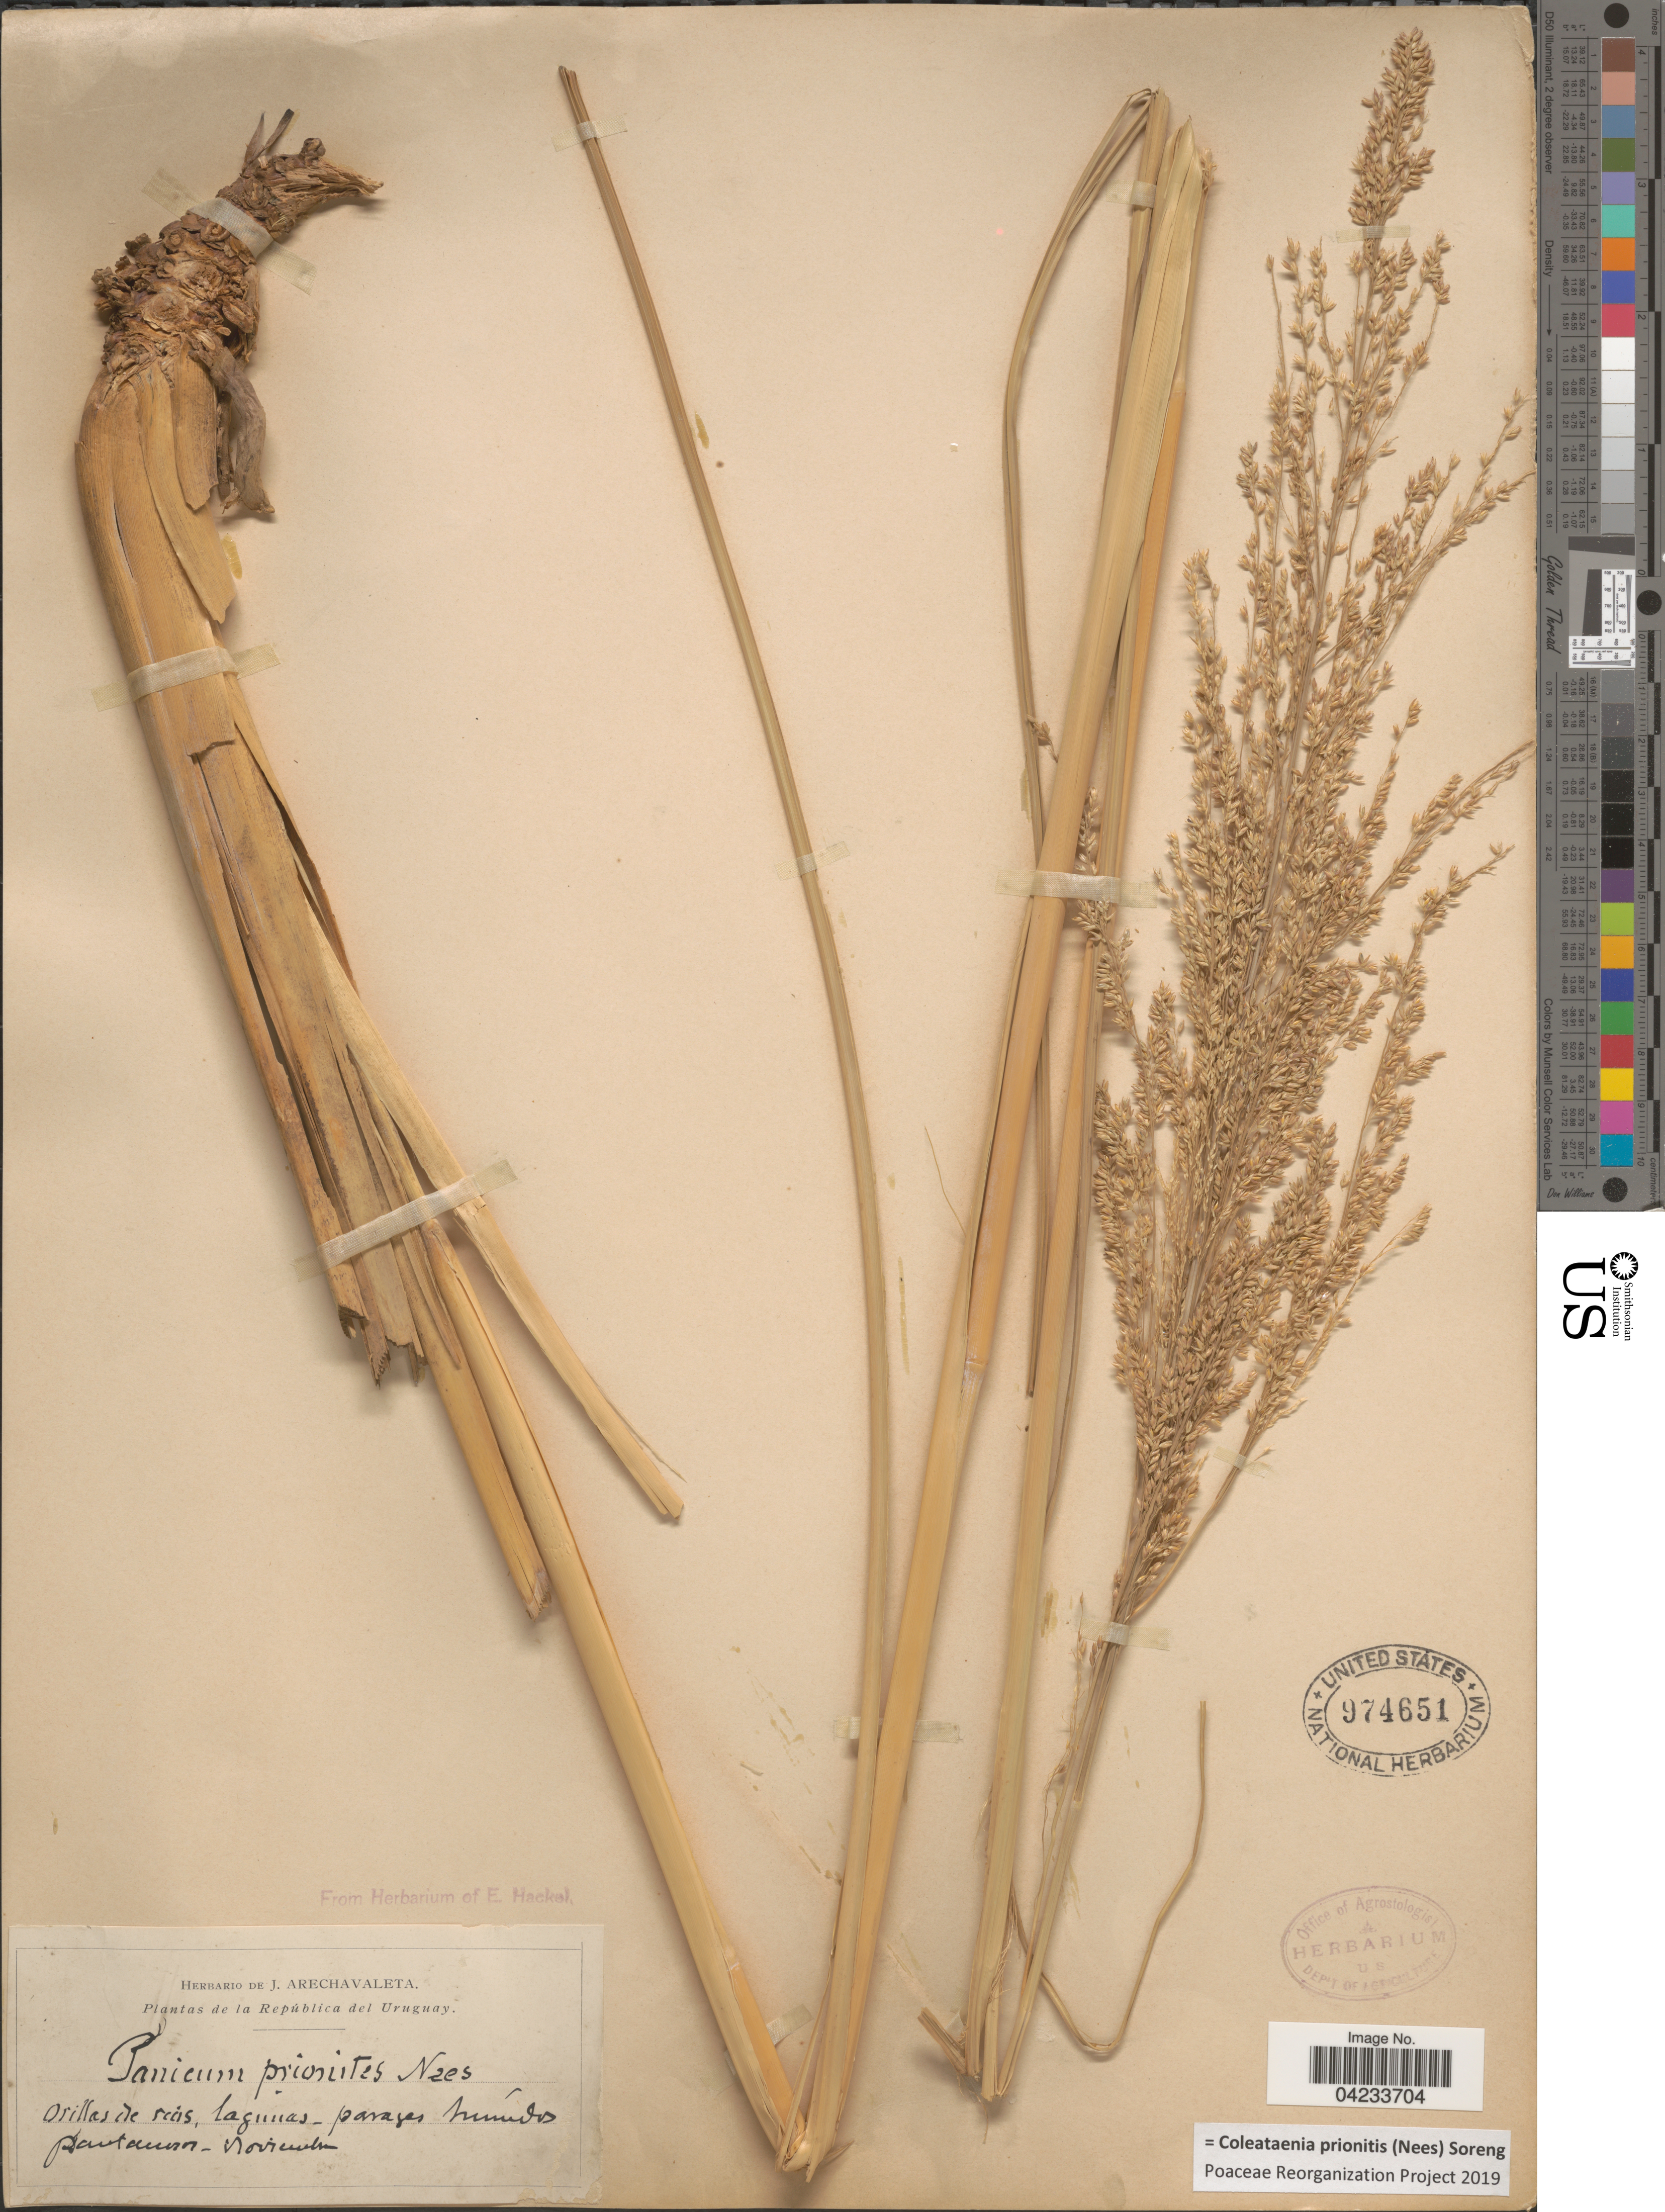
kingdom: Plantae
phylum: Tracheophyta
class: Liliopsida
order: Poales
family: Poaceae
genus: Coleataenia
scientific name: Coleataenia prionitis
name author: (Nees) Soreng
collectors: J. Arechavaleta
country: Uruguay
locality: La República del Uruguay. Orillas de reis, lagunas-parages húmidos.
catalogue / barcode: US 974651